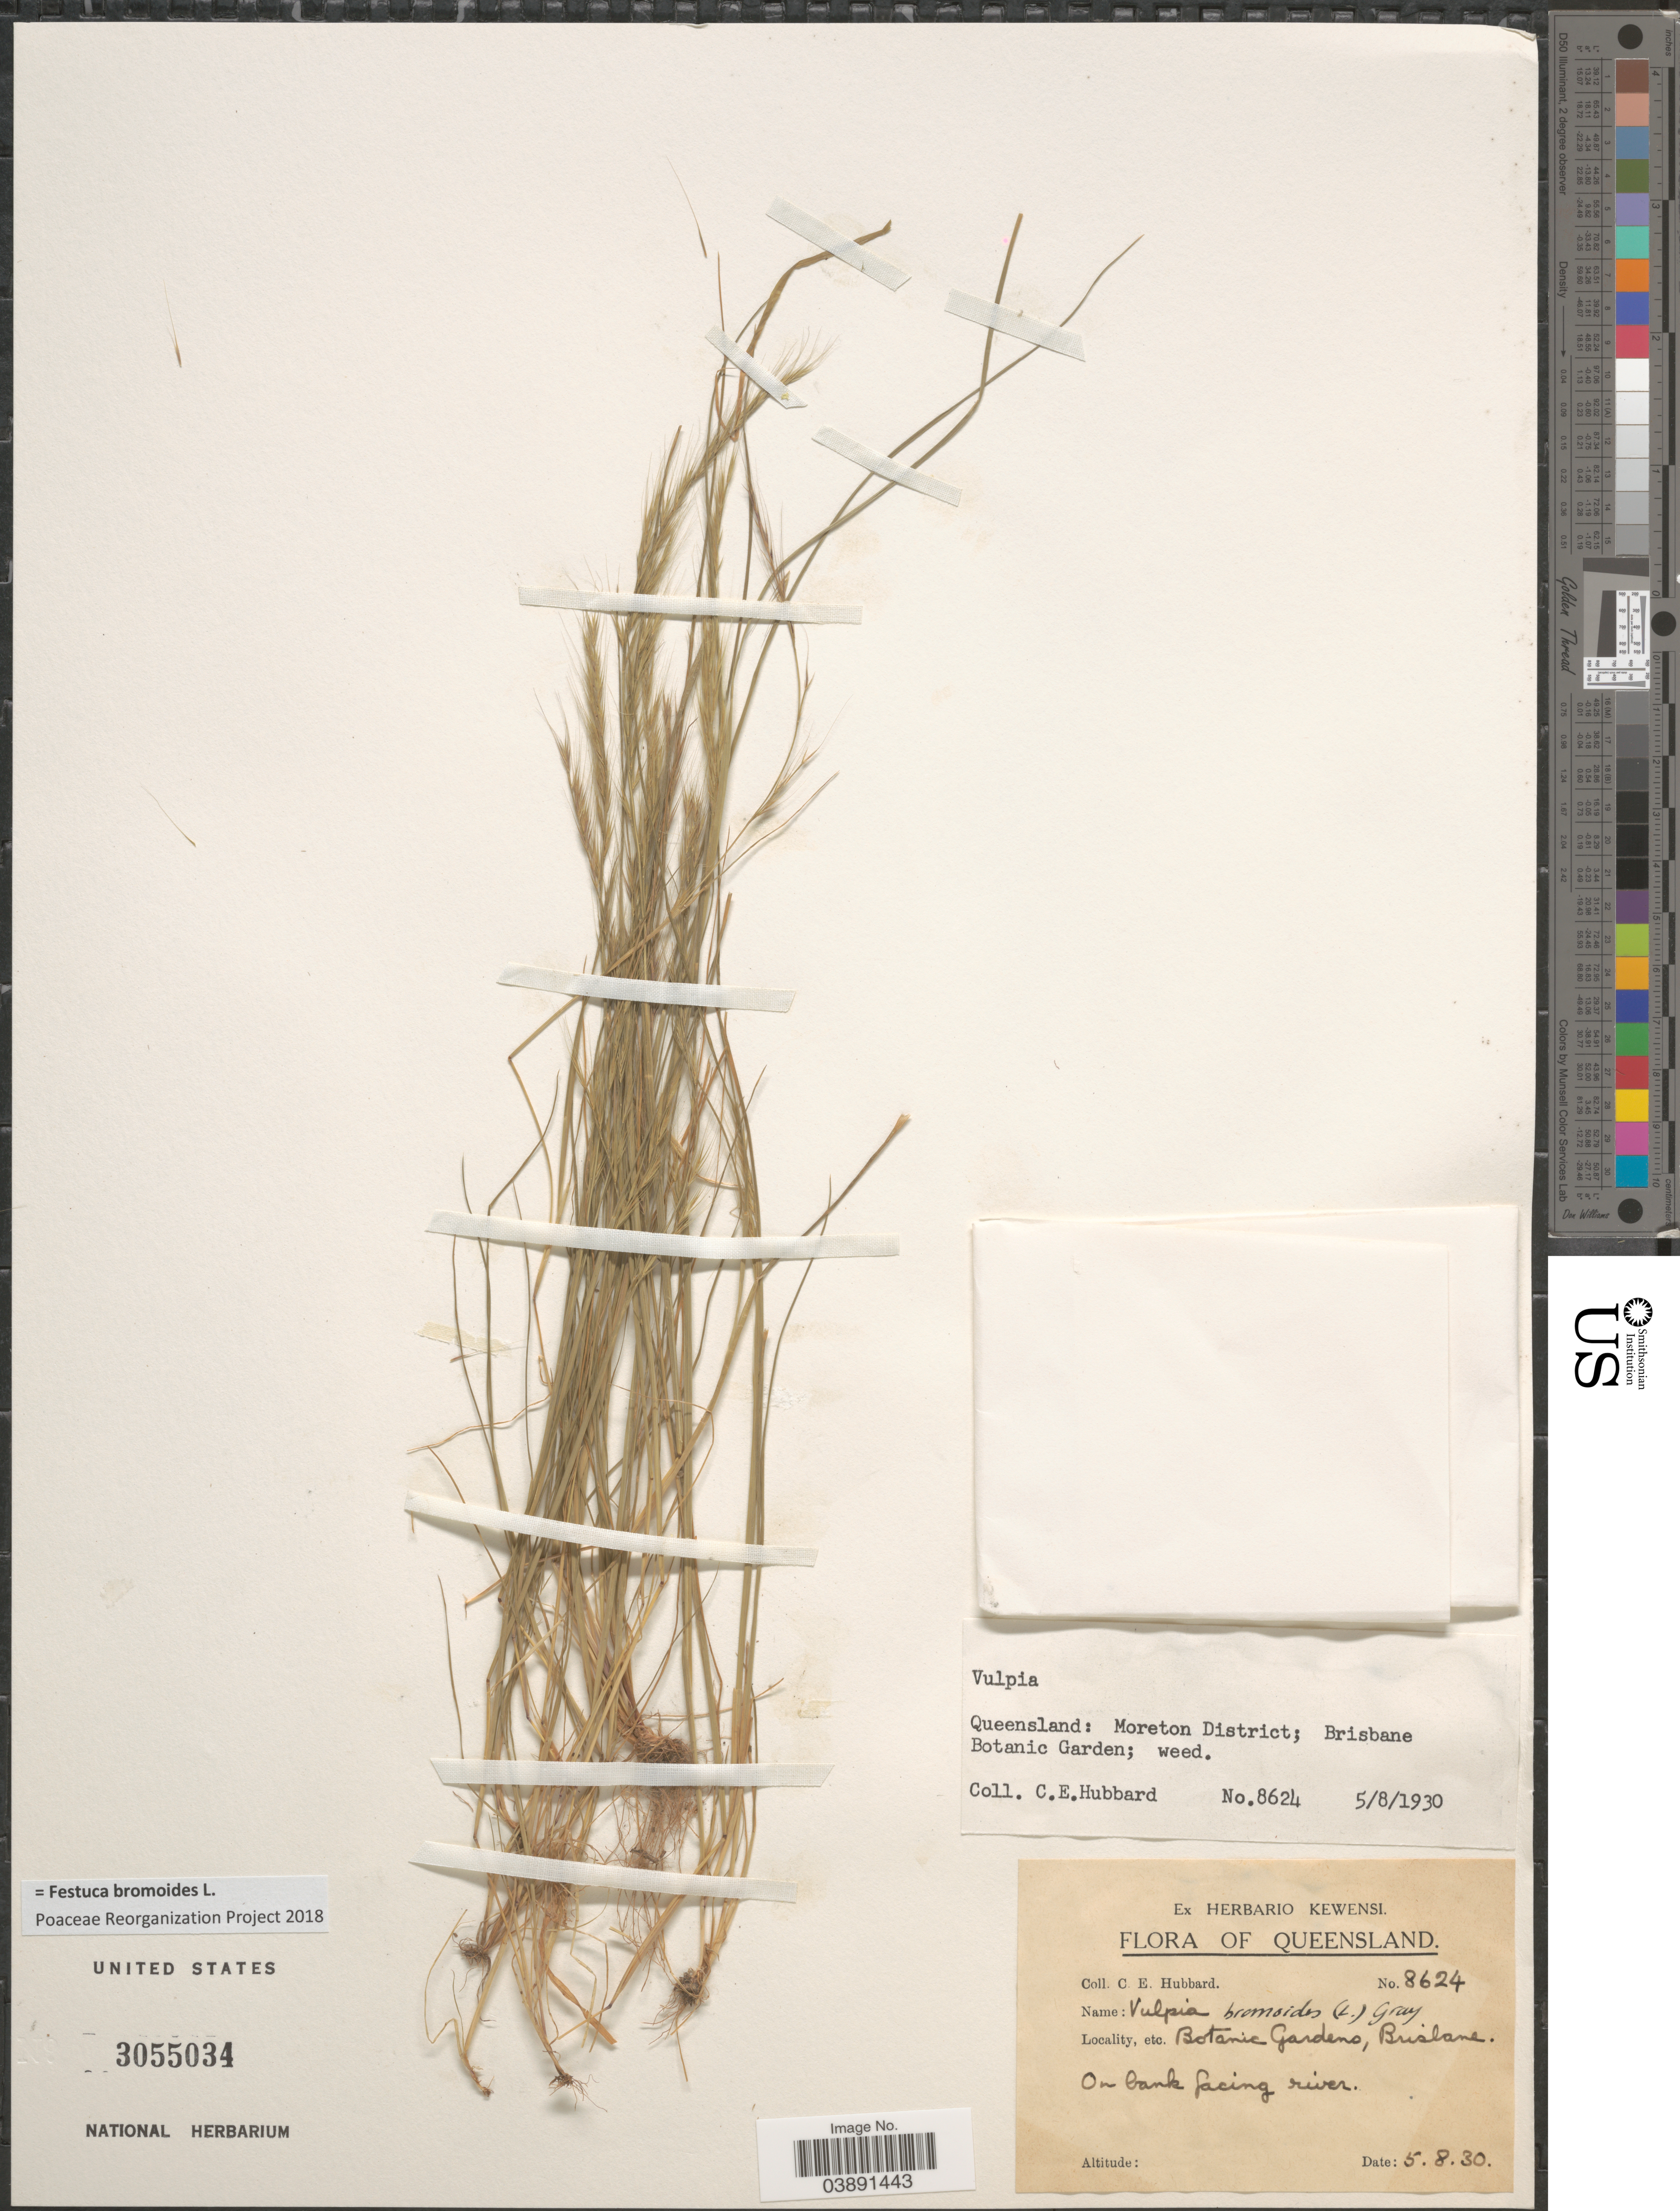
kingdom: Plantae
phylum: Tracheophyta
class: Liliopsida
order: Poales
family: Poaceae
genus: Festuca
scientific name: Festuca bromoides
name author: L.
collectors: C. E. Hubbard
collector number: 8624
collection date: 1930-08-05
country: Australia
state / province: Queensland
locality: Moreton District; Brisbane Botanic Garden.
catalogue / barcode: US 3055034